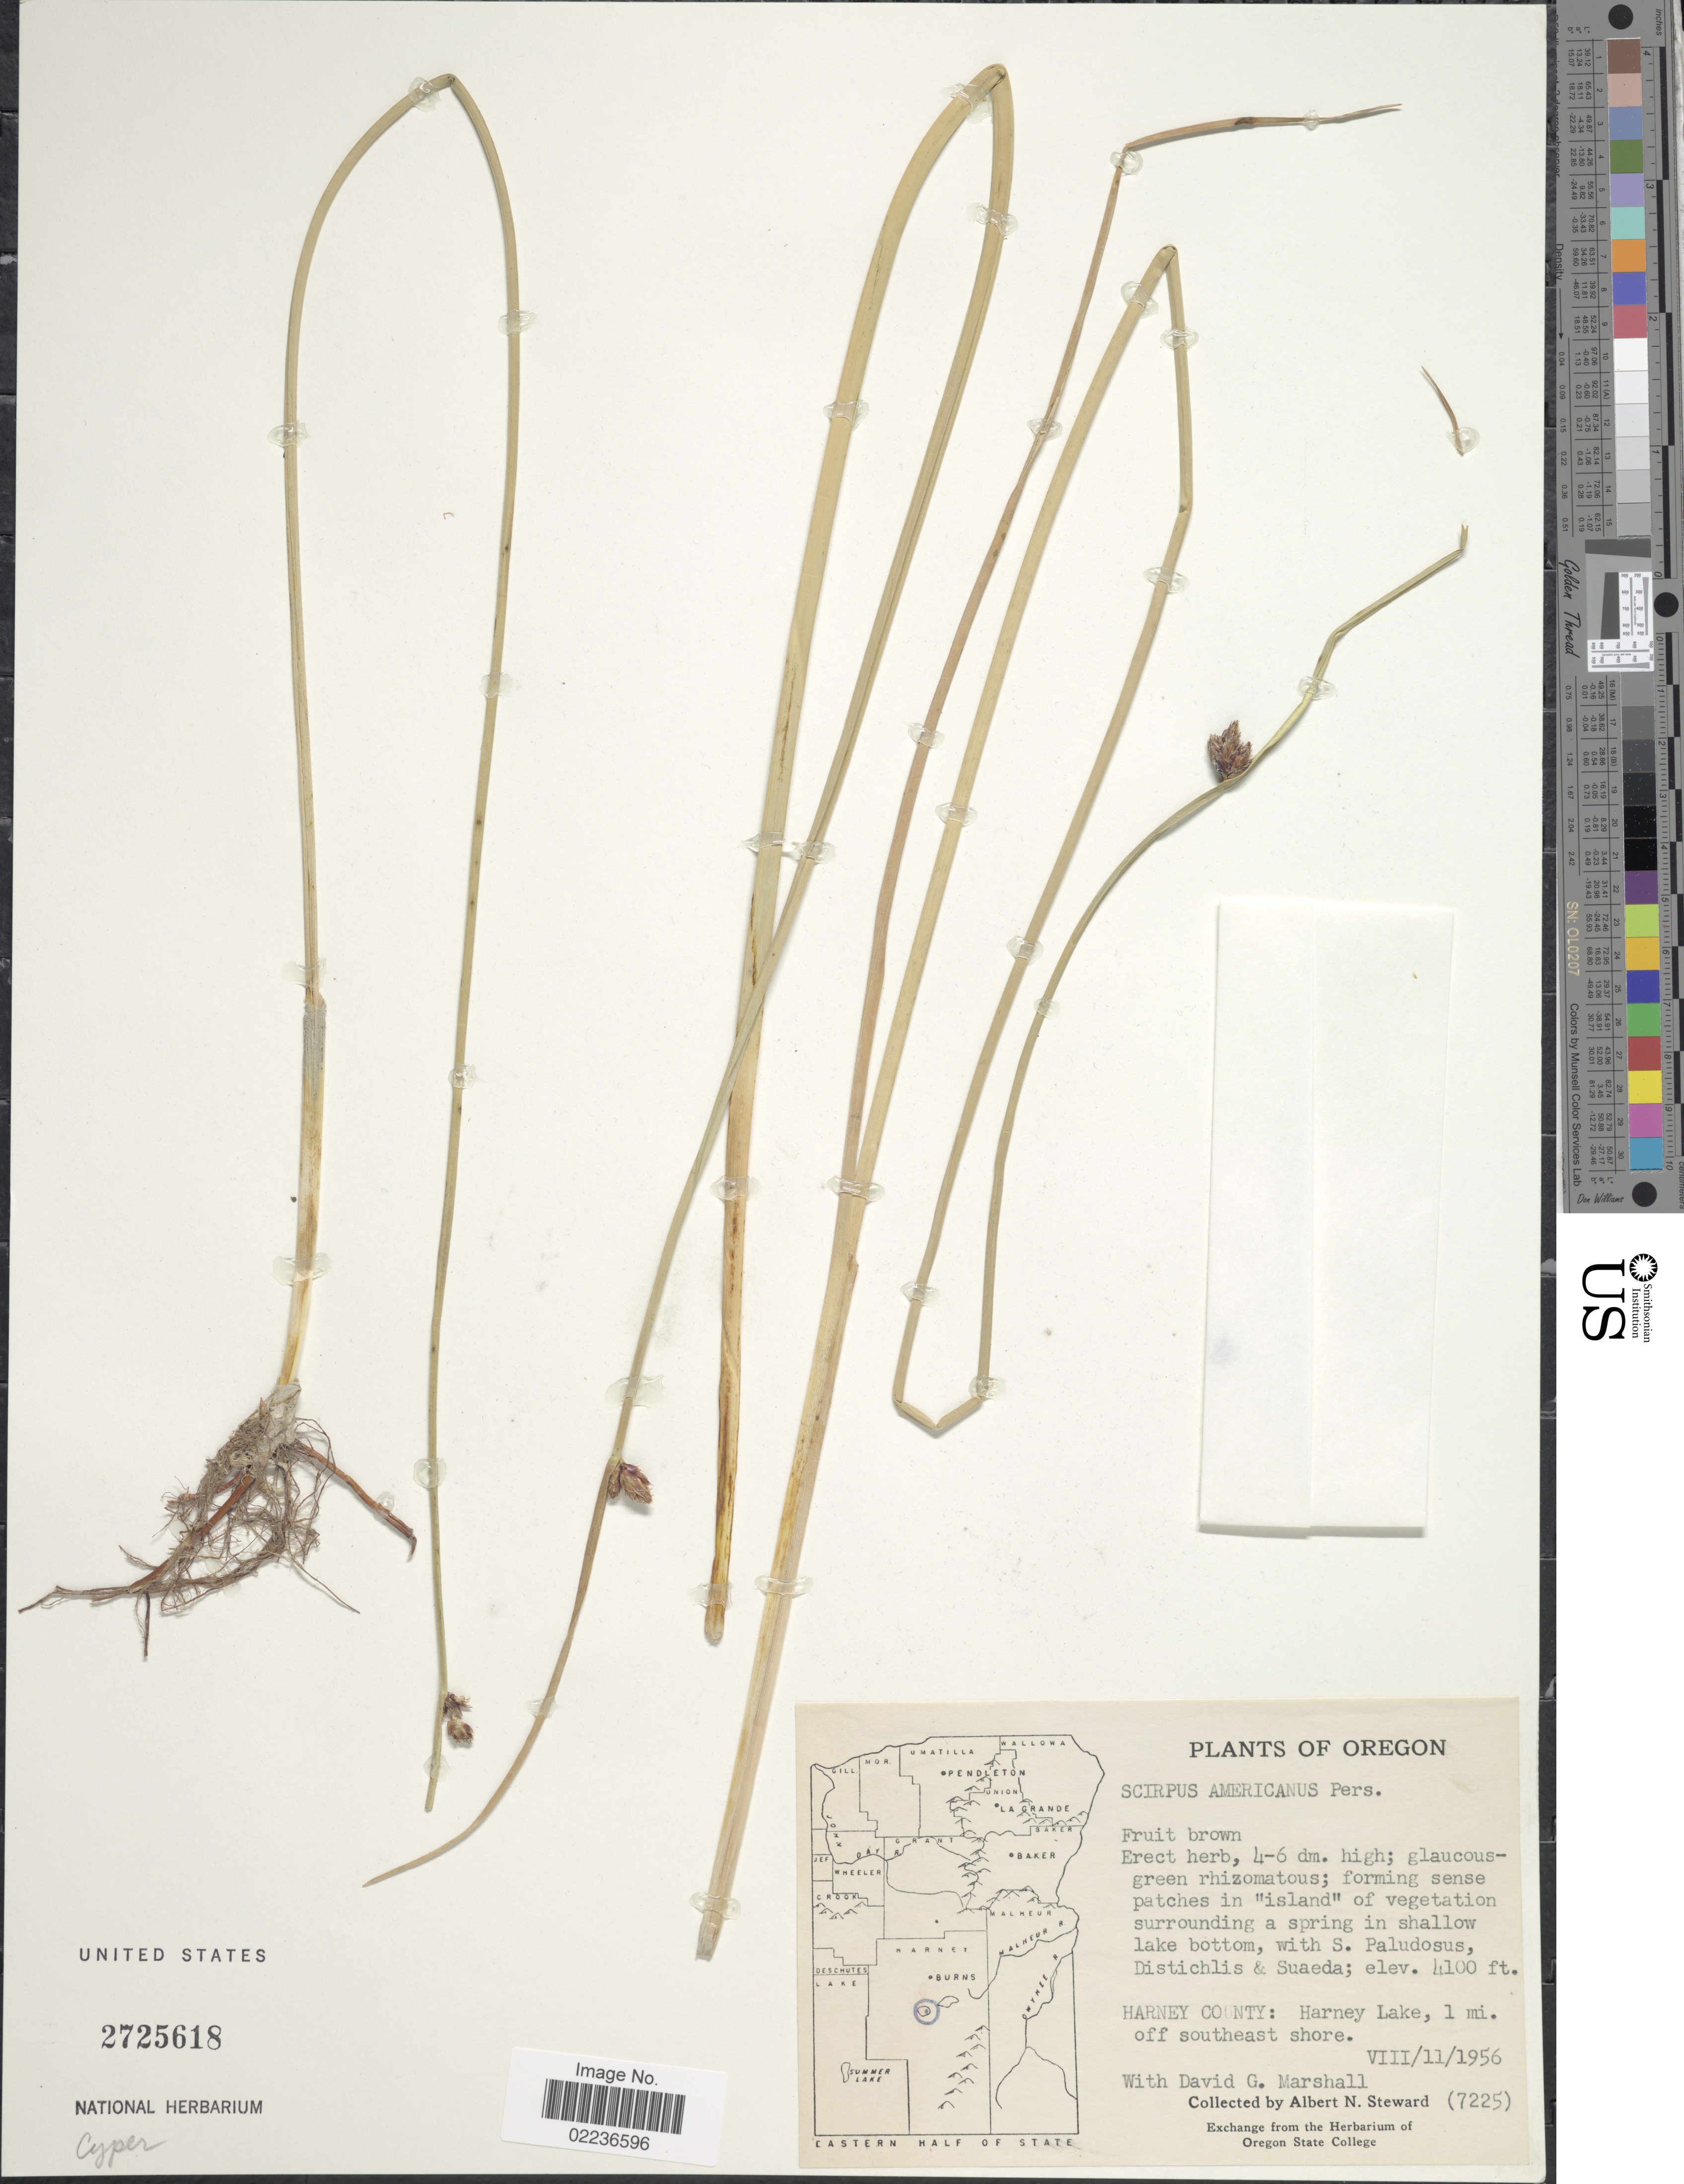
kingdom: Plantae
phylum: Tracheophyta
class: Liliopsida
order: Poales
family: Cyperaceae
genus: Schoenoplectus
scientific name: Schoenoplectus pungens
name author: (Vahl) Palla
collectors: A. N. Steward & D. Marshall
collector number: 7225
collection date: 1956-08-11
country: United States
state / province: Oregon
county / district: Harney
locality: Harney County: Harney Lake, 1 mi. off southeast shore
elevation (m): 1250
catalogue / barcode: US 2725618